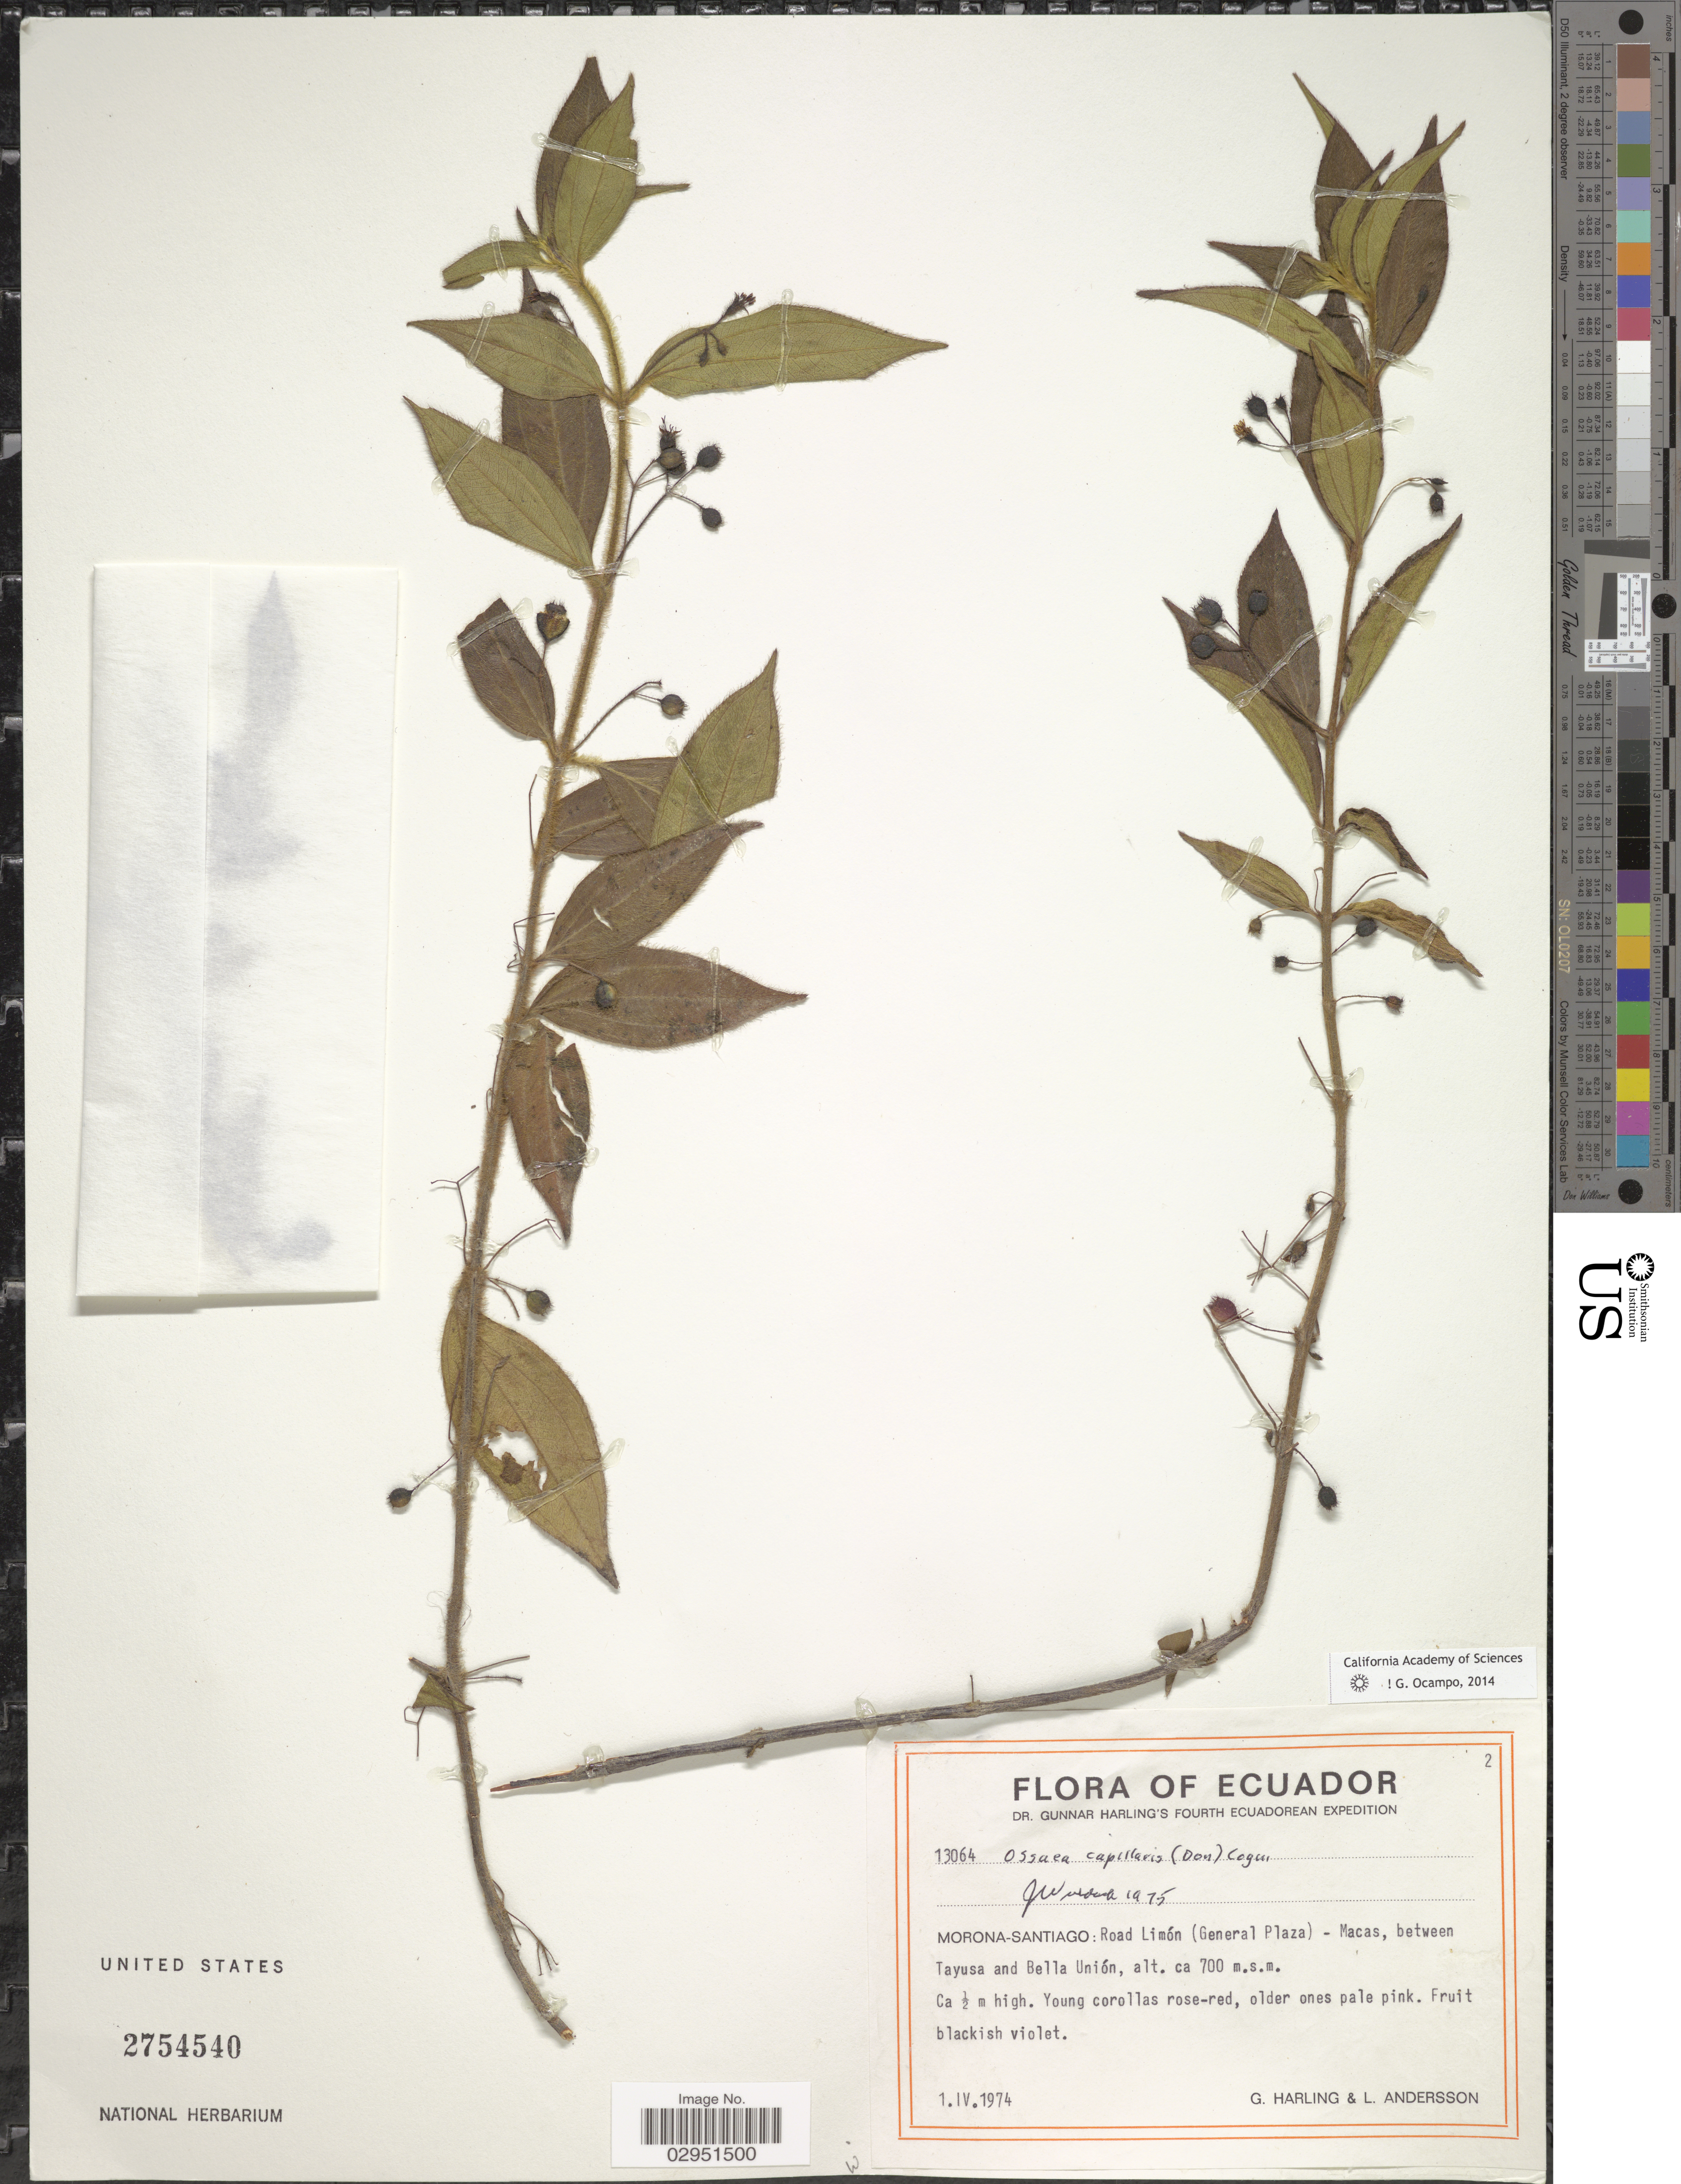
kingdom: Plantae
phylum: Tracheophyta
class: Magnoliopsida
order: Myrtales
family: Melastomataceae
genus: Ossaea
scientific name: Ossaea capillaris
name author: (D. Don) Cogn.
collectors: G. Harling & L. Andersson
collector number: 13064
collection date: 1974-04-01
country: Ecuador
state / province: Morona-Santiago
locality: Road Limón (General Plaza) - Macas, between Tayusa and Bella Unión.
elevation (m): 700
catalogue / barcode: US 2754540